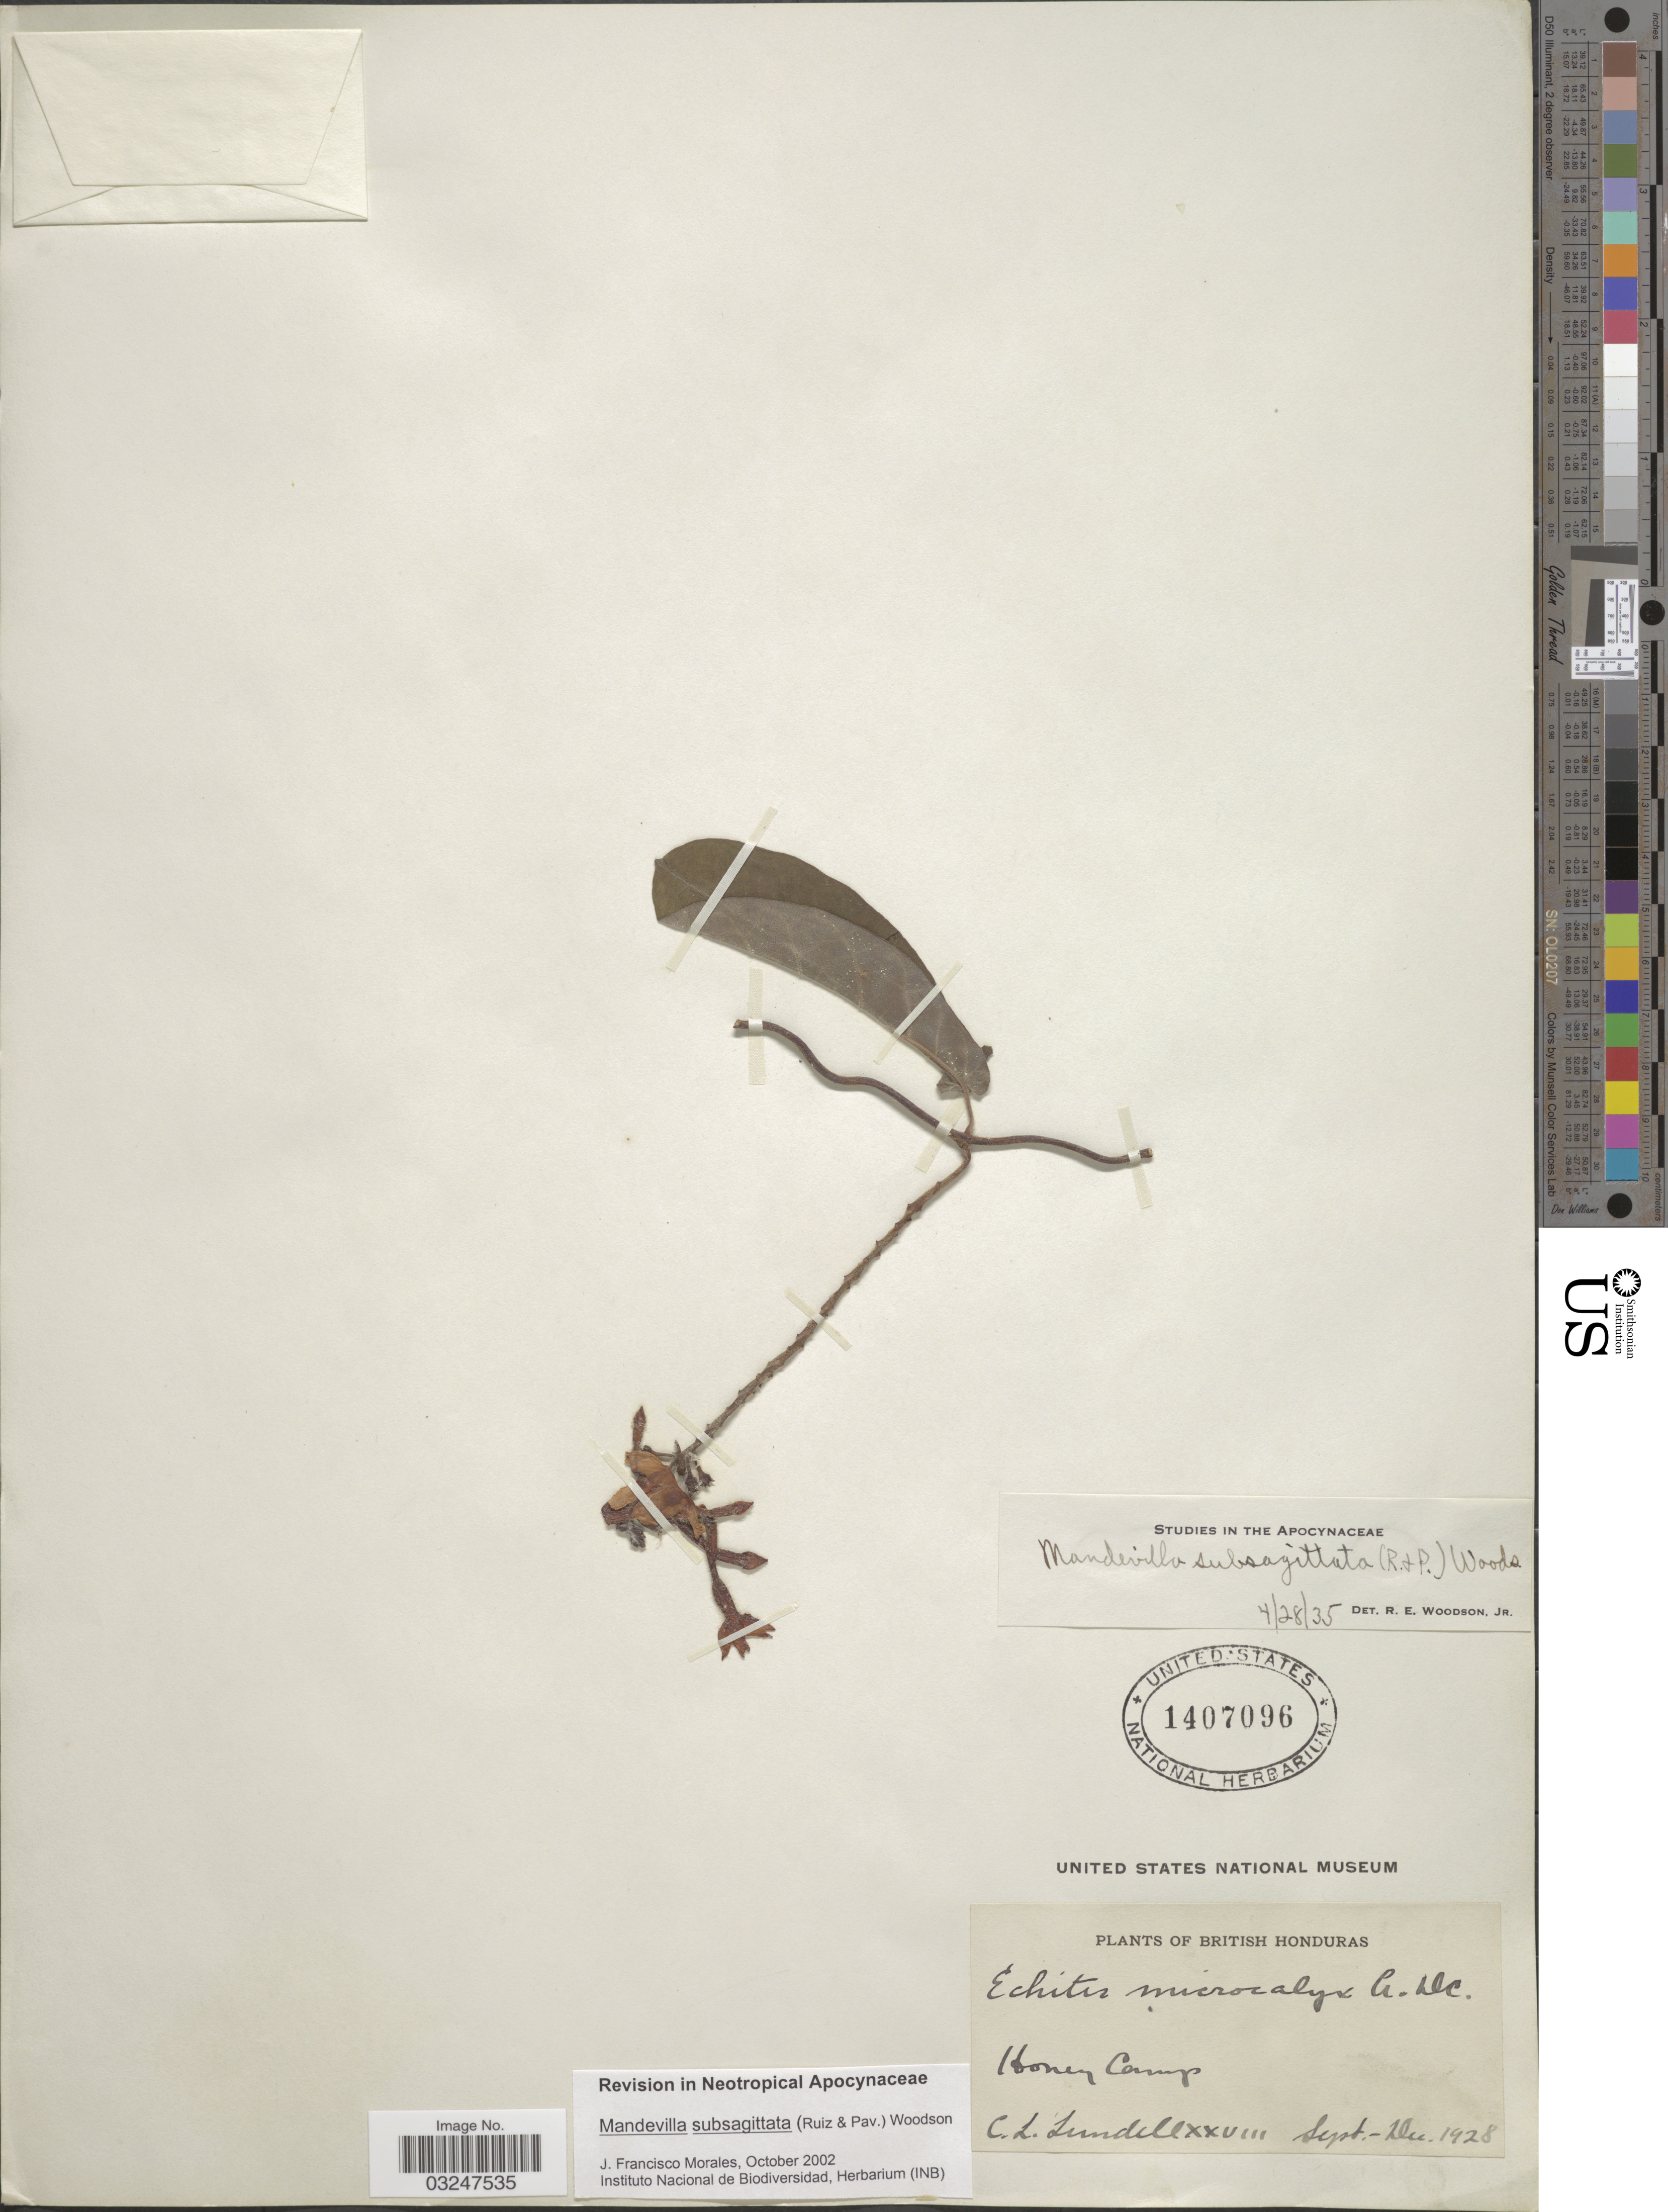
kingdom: Plantae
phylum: Tracheophyta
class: Magnoliopsida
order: Gentianales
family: Apocynaceae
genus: Mandevilla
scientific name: Mandevilla subsagittata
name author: (Ruiz & Pav.) Woodson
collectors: C. L. Lundell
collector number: XXVIII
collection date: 1928-09/1928-12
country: Belize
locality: British Honduras, Honey Camp.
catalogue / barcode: US 1407096